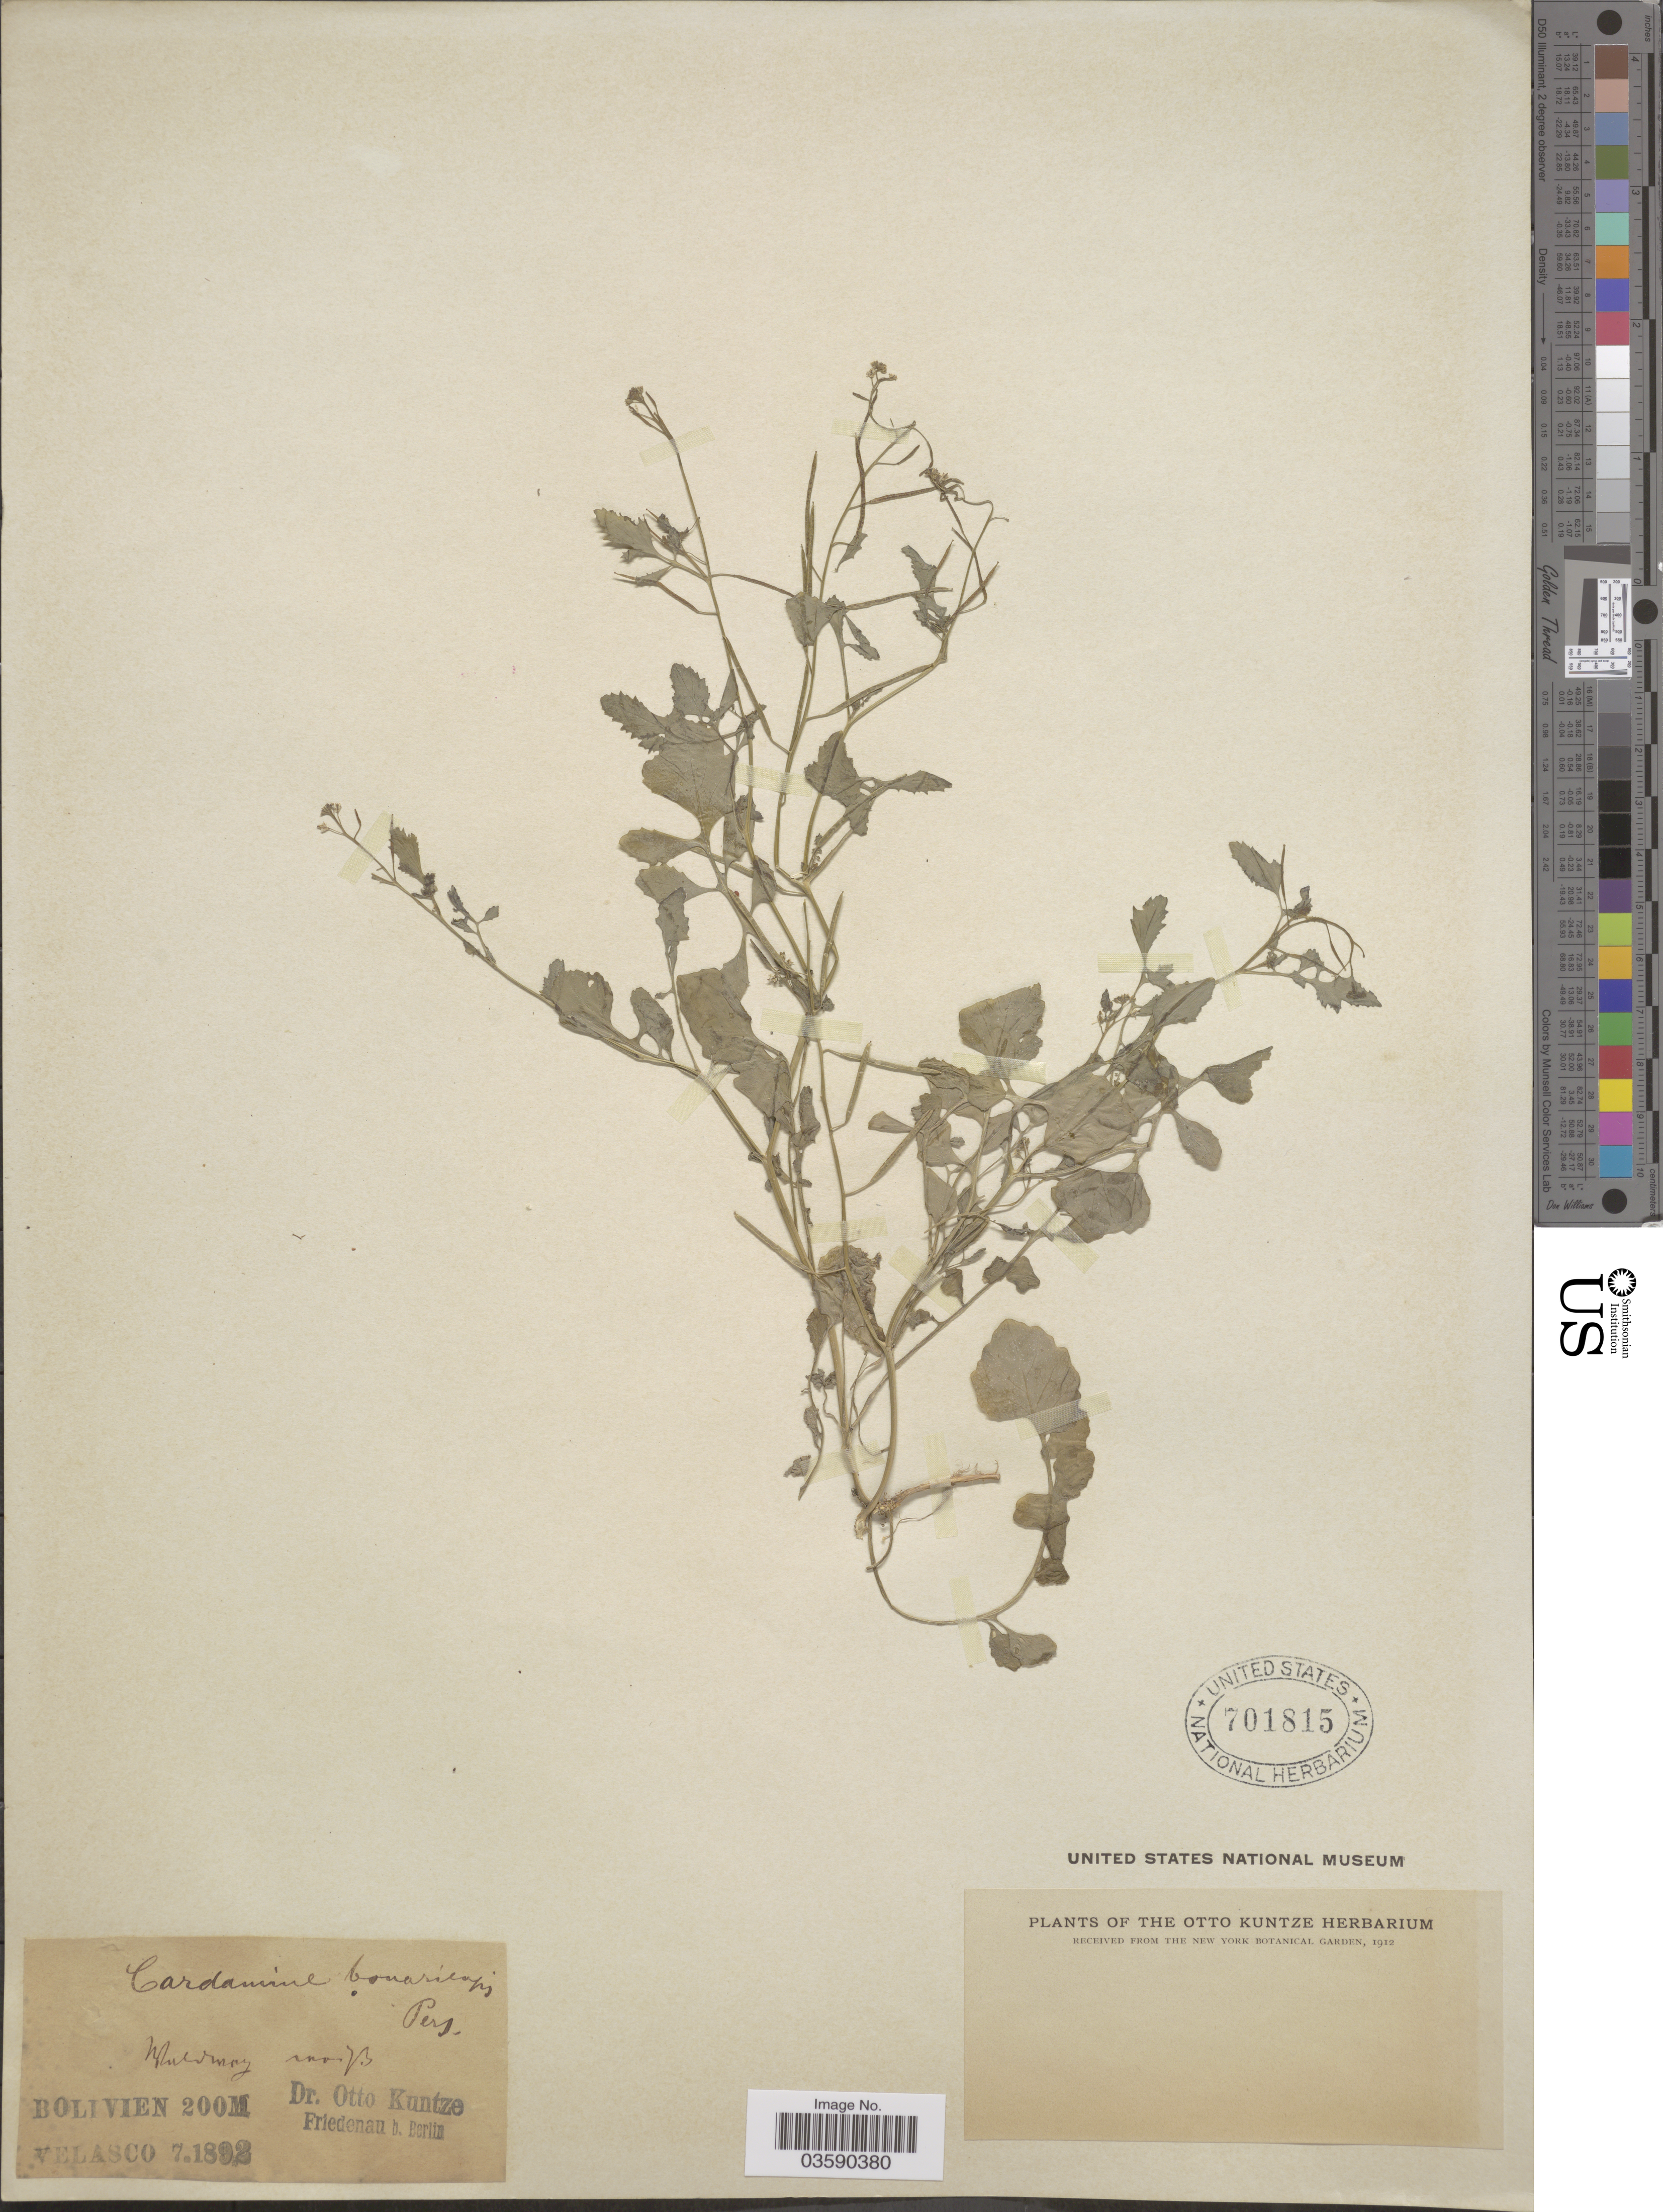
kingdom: Plantae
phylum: Tracheophyta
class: Magnoliopsida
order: Brassicales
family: Brassicaceae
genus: Cardamine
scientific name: Cardamine bonariensis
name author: Pers.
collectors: C.E.O. Kuntze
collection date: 1892-07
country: Bolivia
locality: Velasco.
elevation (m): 200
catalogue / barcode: US 701815